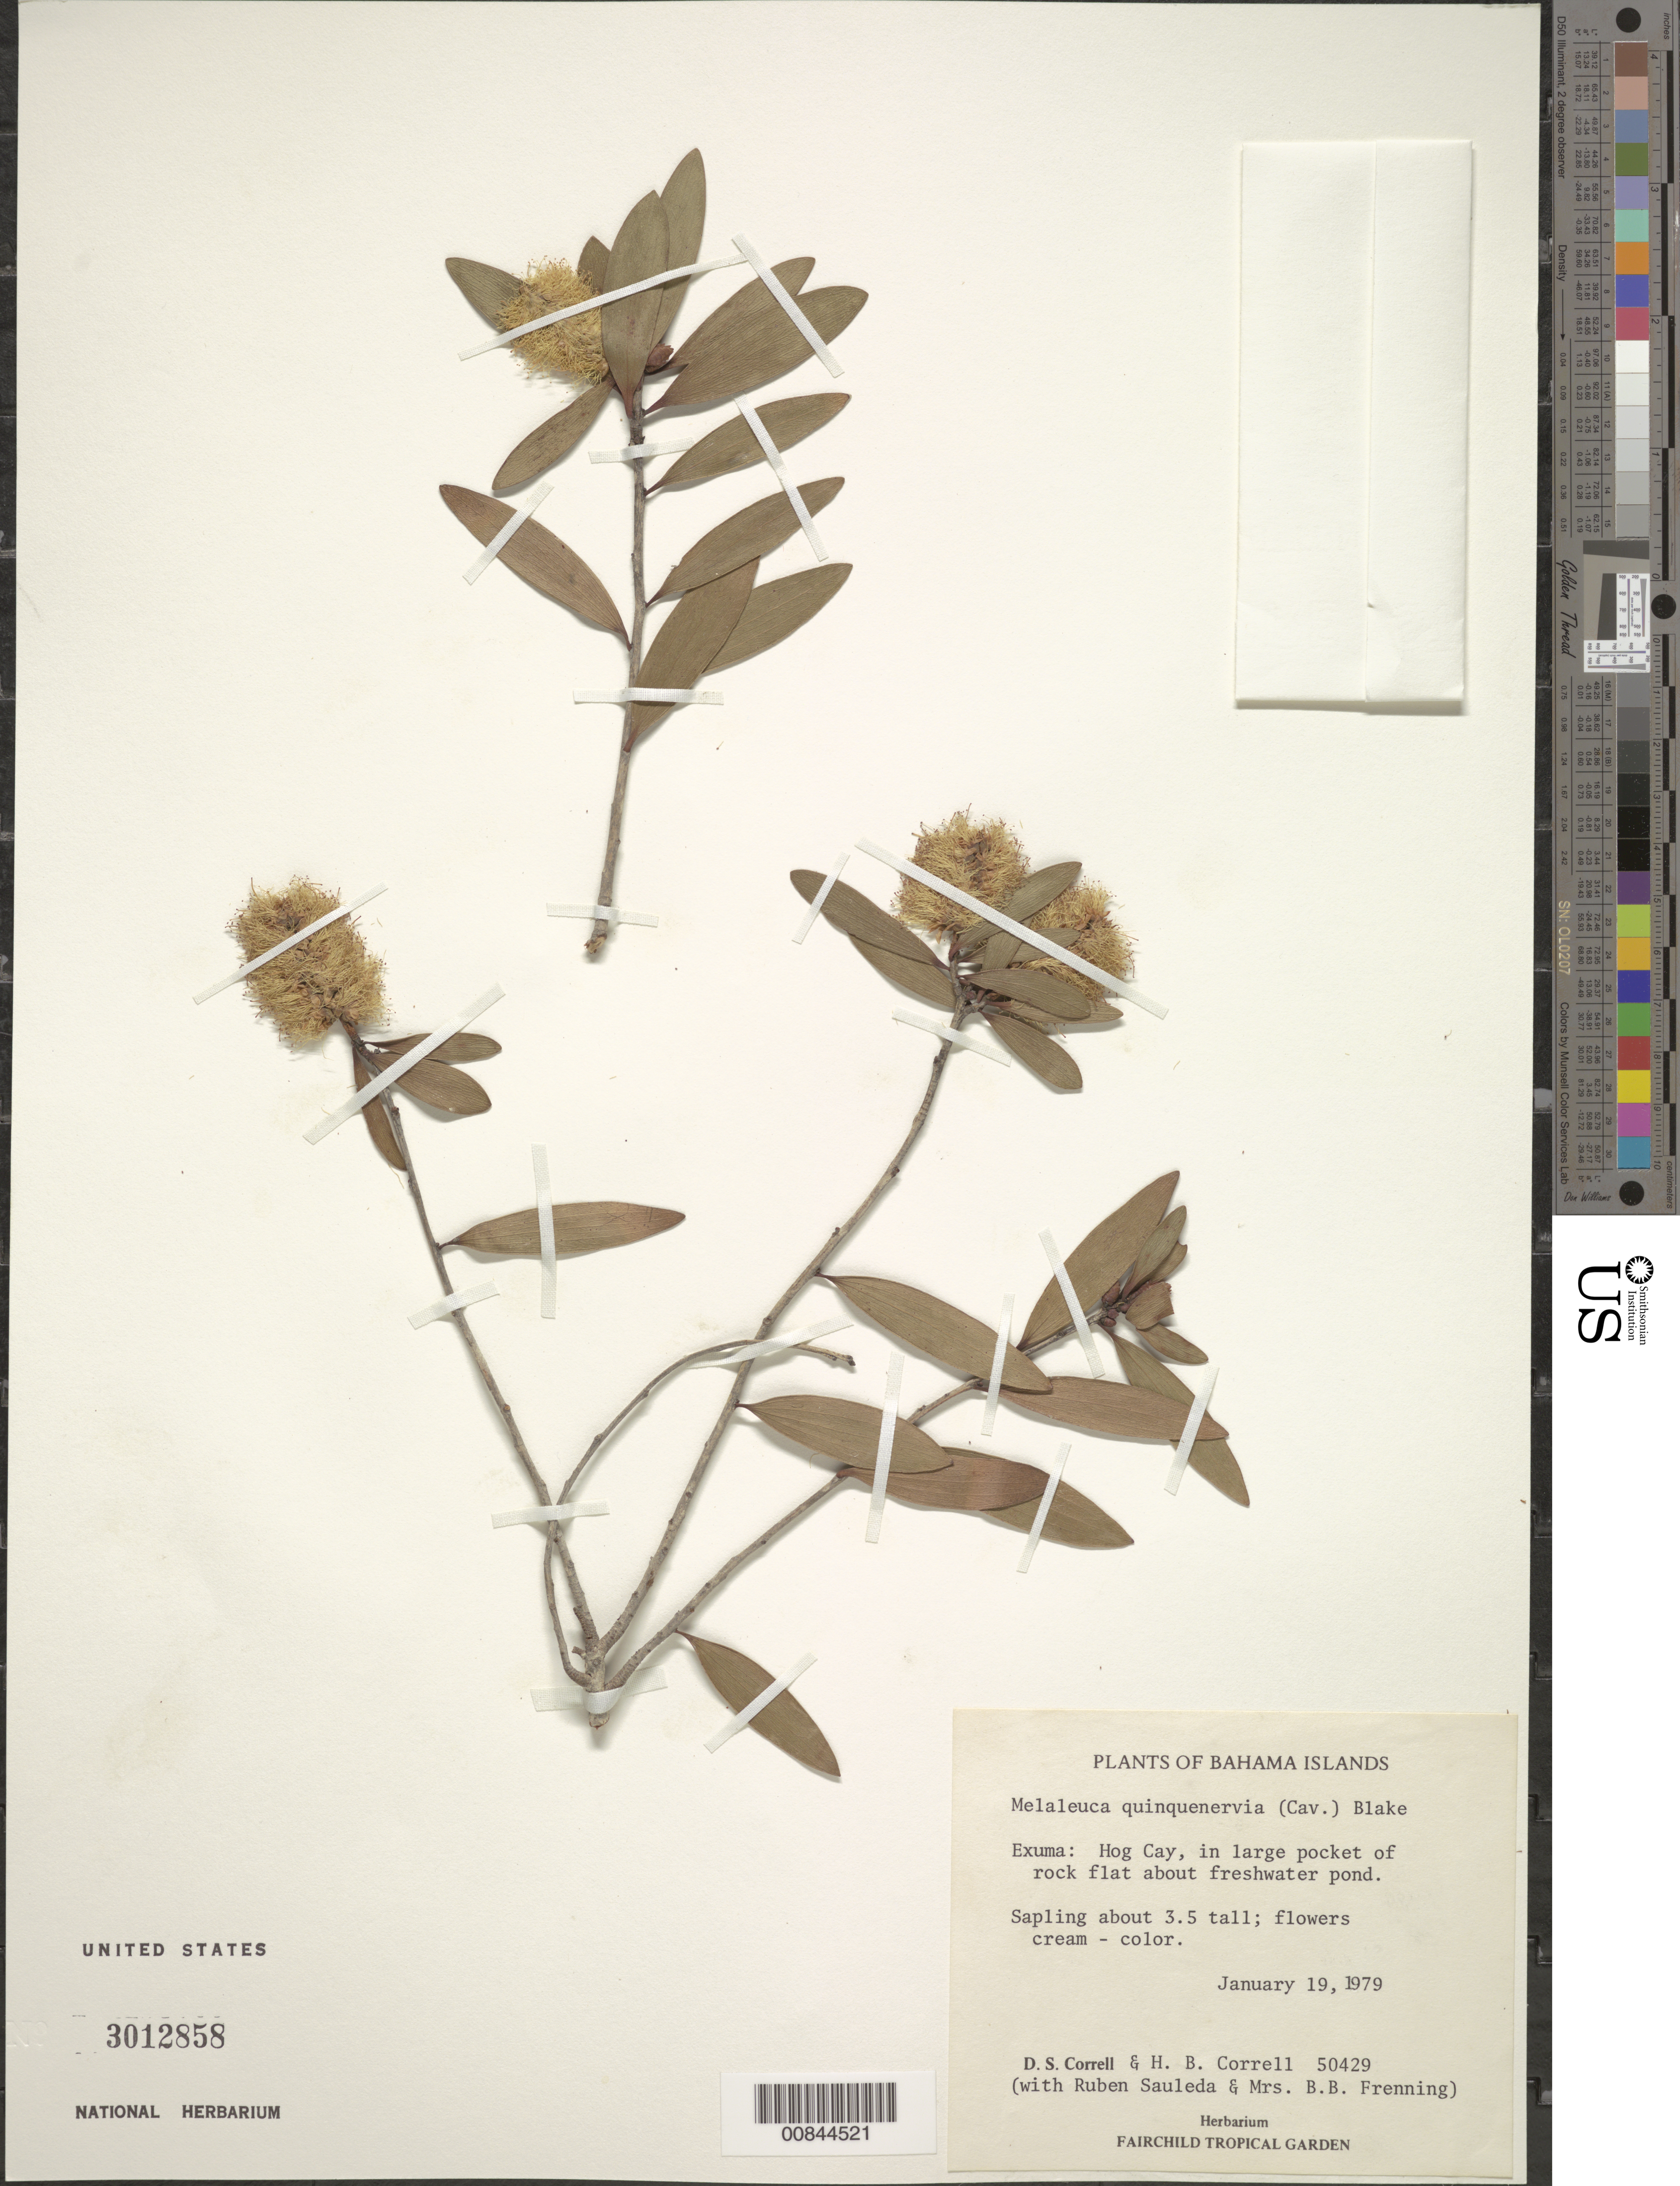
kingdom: Plantae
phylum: Tracheophyta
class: Magnoliopsida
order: Myrtales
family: Myrtaceae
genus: Melaleuca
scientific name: Melaleuca quinquenervia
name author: (Cav.) S.T. Blake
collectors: D. S. Correll, H. Correll, R. Sauleda & M. Frenning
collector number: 50429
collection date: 1979-01-19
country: Bahamas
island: Exuma Cay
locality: Hog Cay.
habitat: In large pocket of rock flat about freshwater pond.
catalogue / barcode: US 3012858